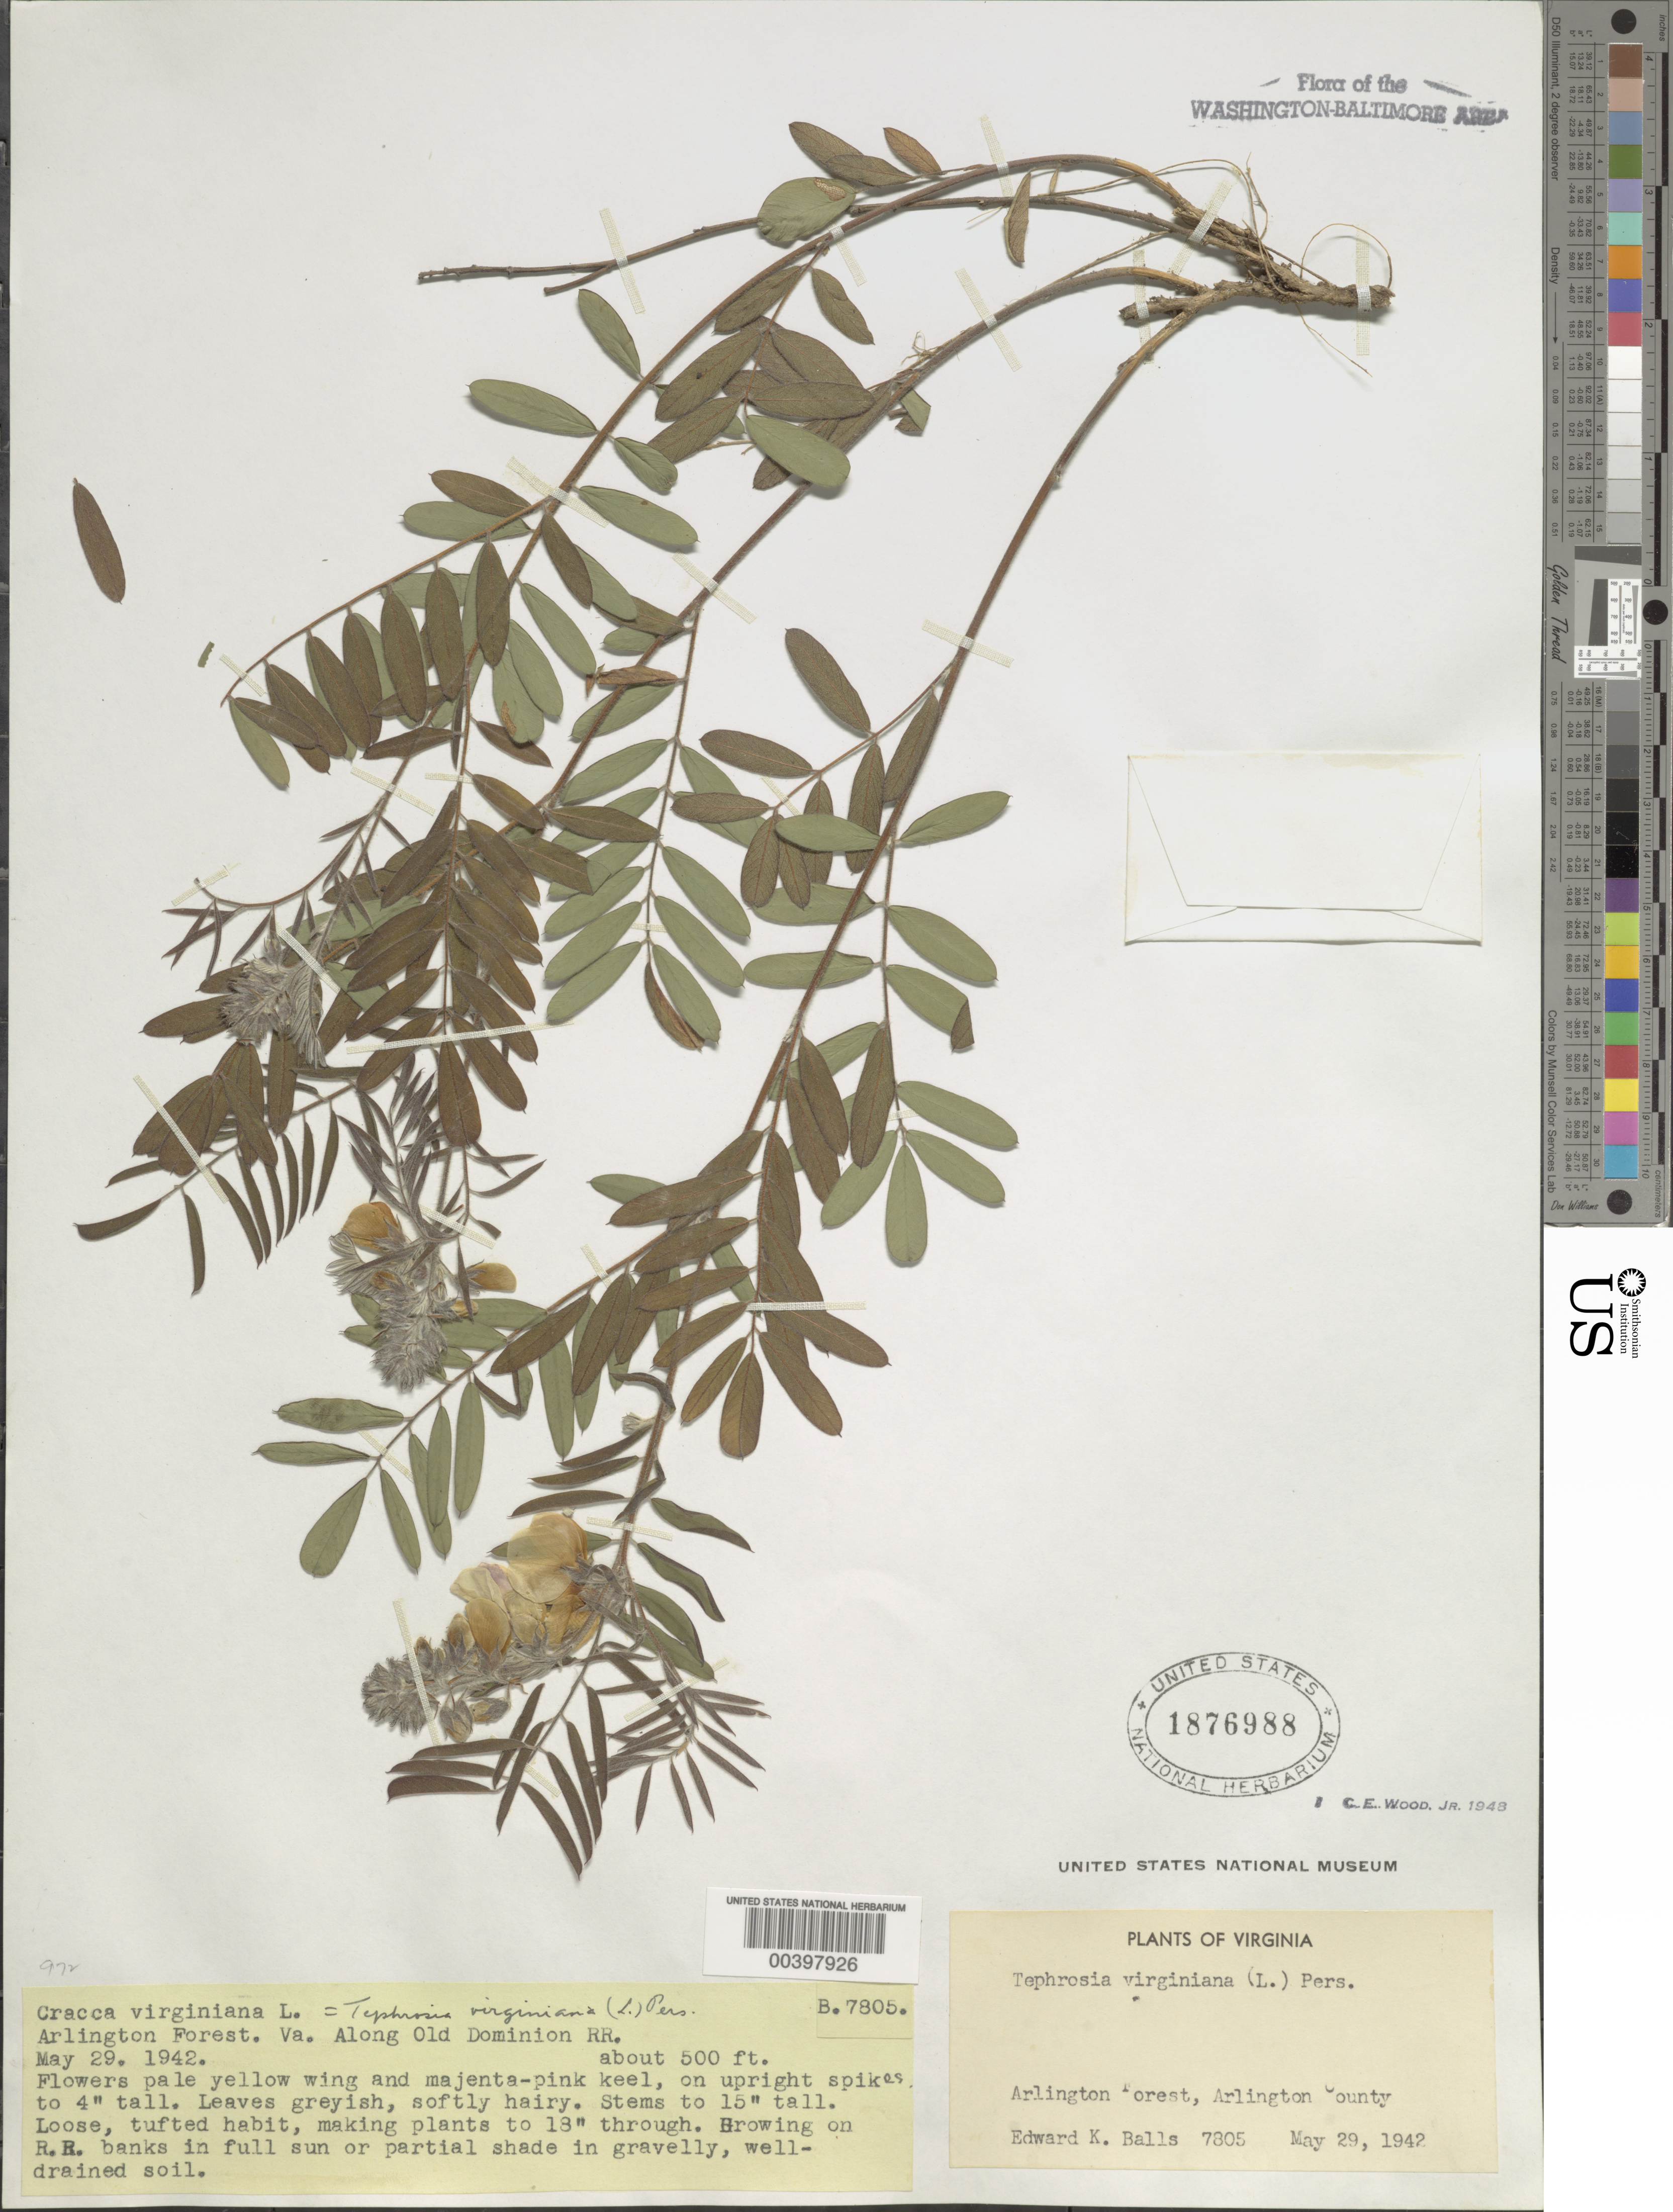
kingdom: Plantae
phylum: Tracheophyta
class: Magnoliopsida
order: Fabales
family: Fabaceae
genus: Tephrosia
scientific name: Tephrosia virginiana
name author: (L.) Pers.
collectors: E. K. Balls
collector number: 7805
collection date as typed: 29 May 1942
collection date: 1942-05-29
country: United States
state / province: Virginia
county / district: Arlington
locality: Arlington Forest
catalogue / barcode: US 1876988